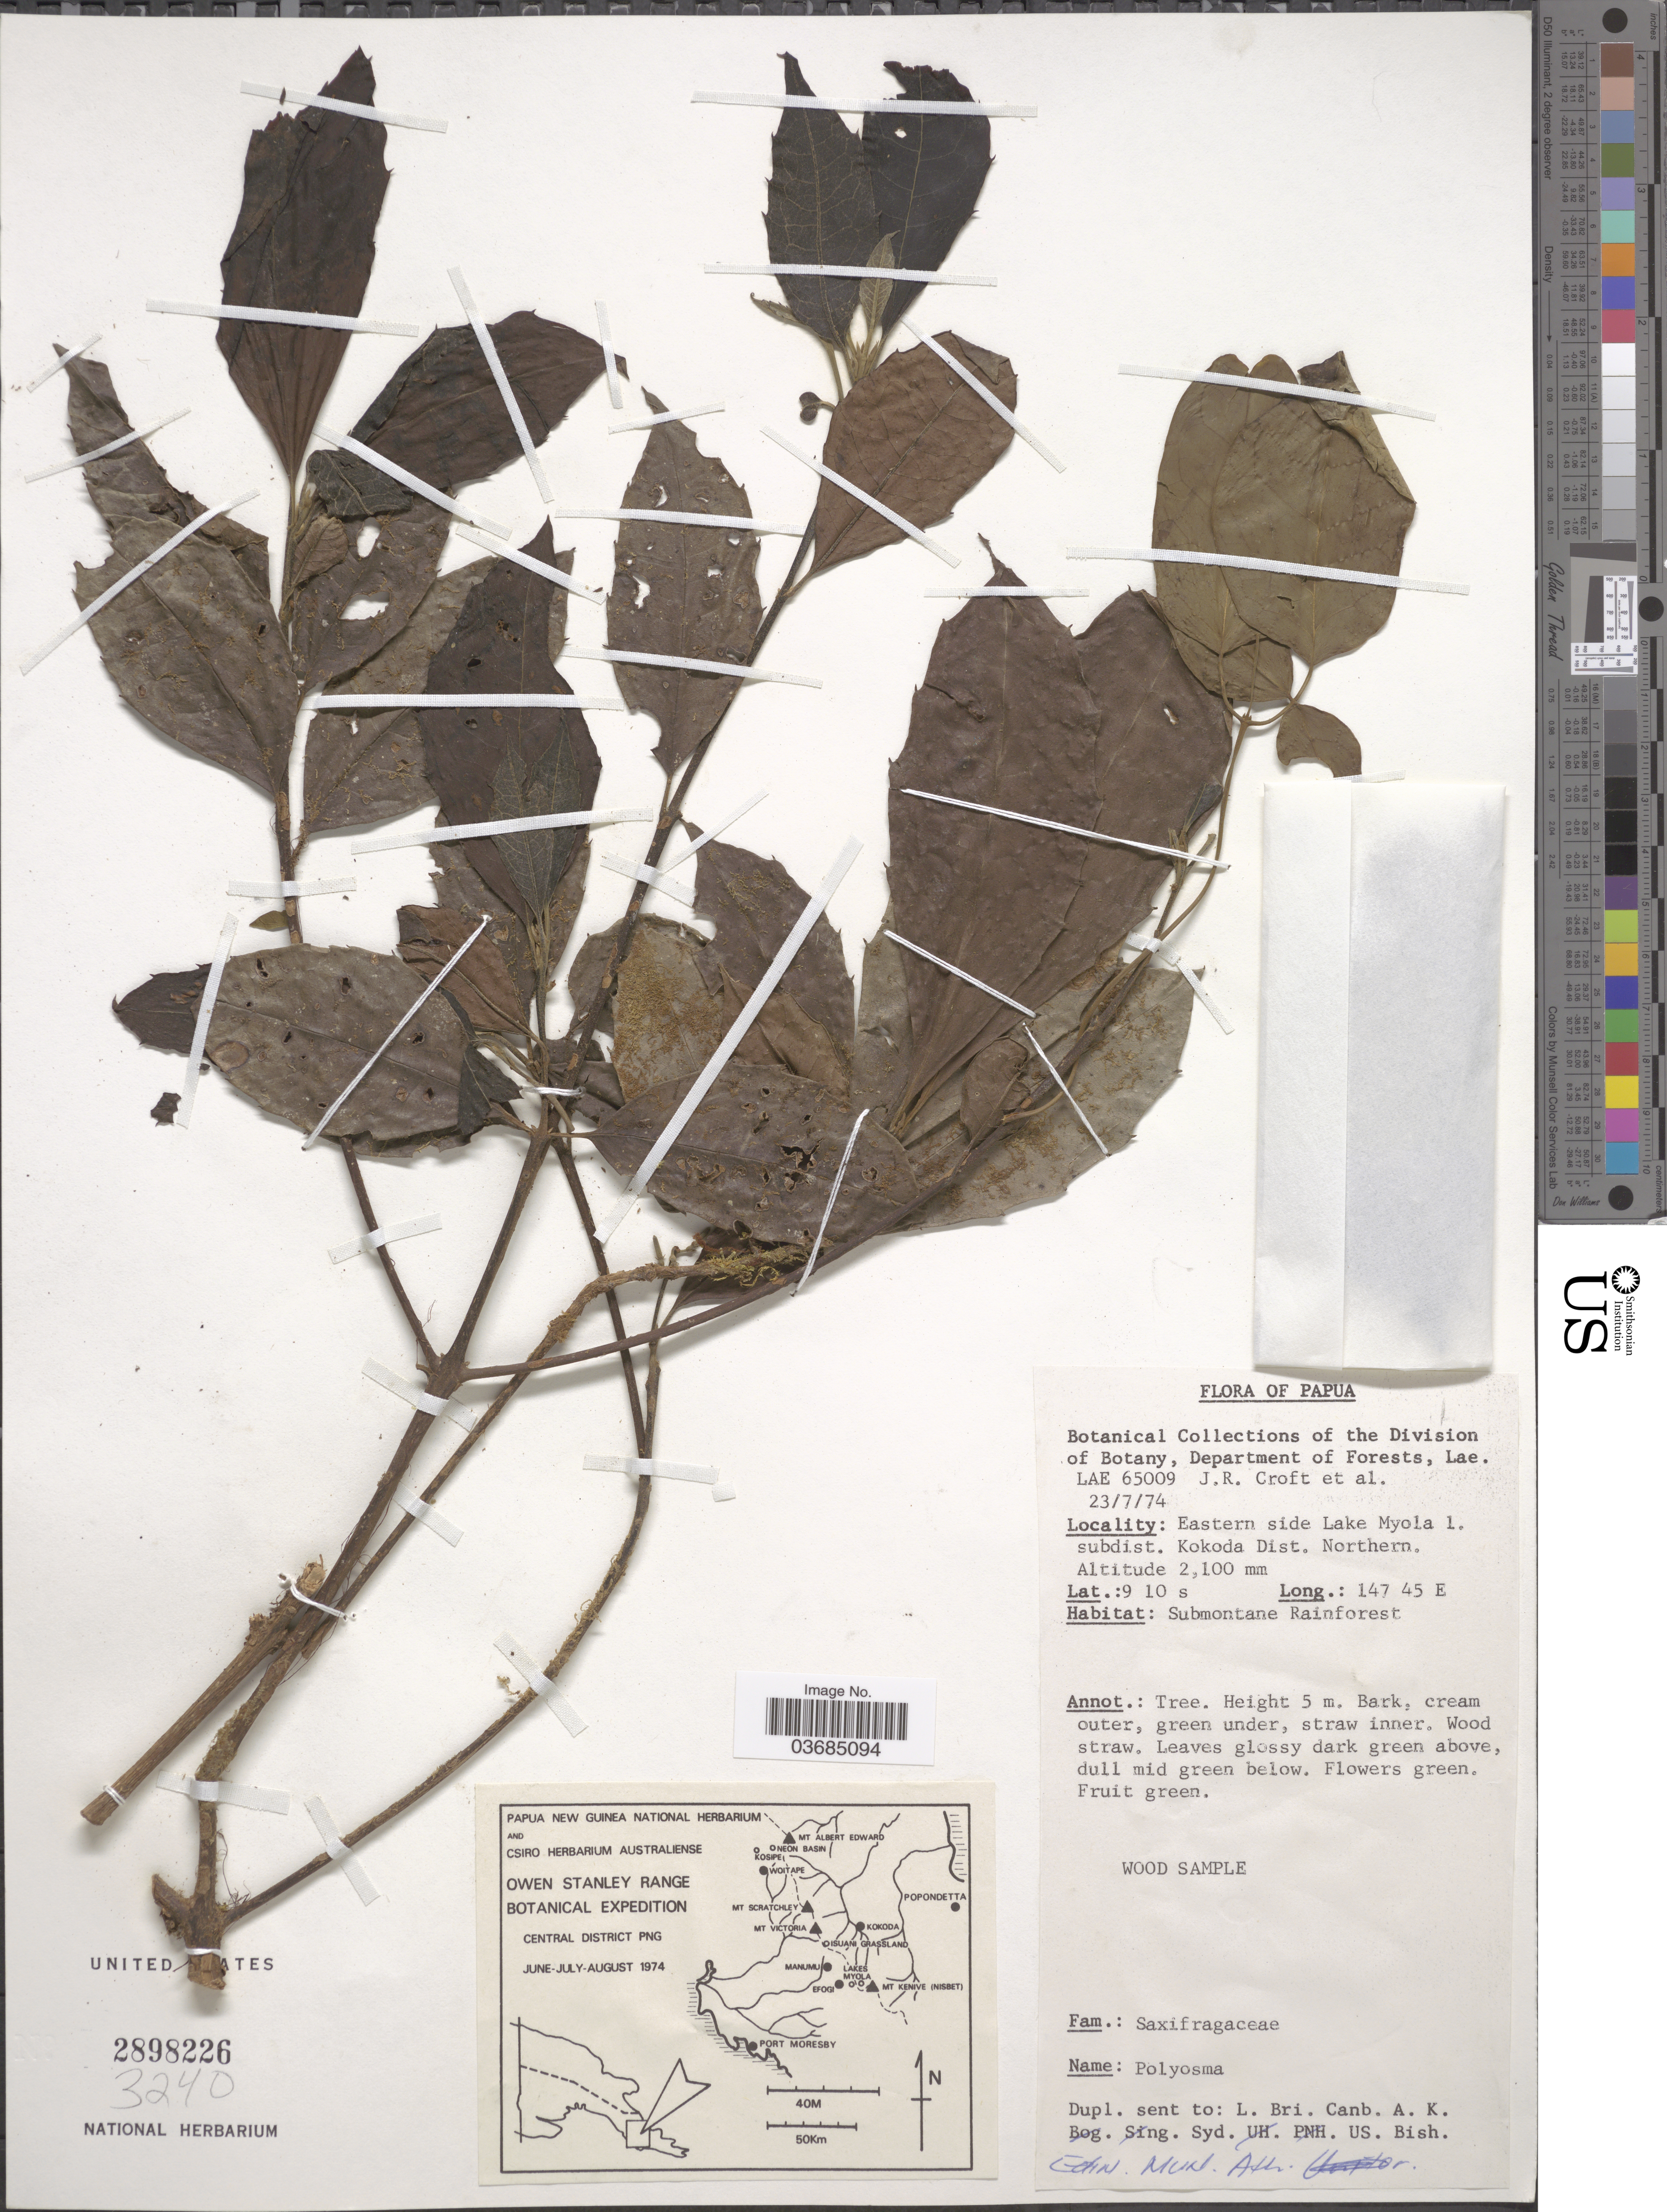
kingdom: Plantae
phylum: Tracheophyta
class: Magnoliopsida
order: Escalloniales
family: Escalloniaceae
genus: Polyosma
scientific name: Polyosma sp.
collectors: J. R. Croft & et al.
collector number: LAE65009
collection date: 1974-07-23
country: Papua New Guinea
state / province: Northern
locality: Eastern side Lake Myola I. subdist. Kokoda Dist. Northern. Owen Stanley Range Botanical Expedition. Central District PNG June-July-August 1974.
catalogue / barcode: US 2898226